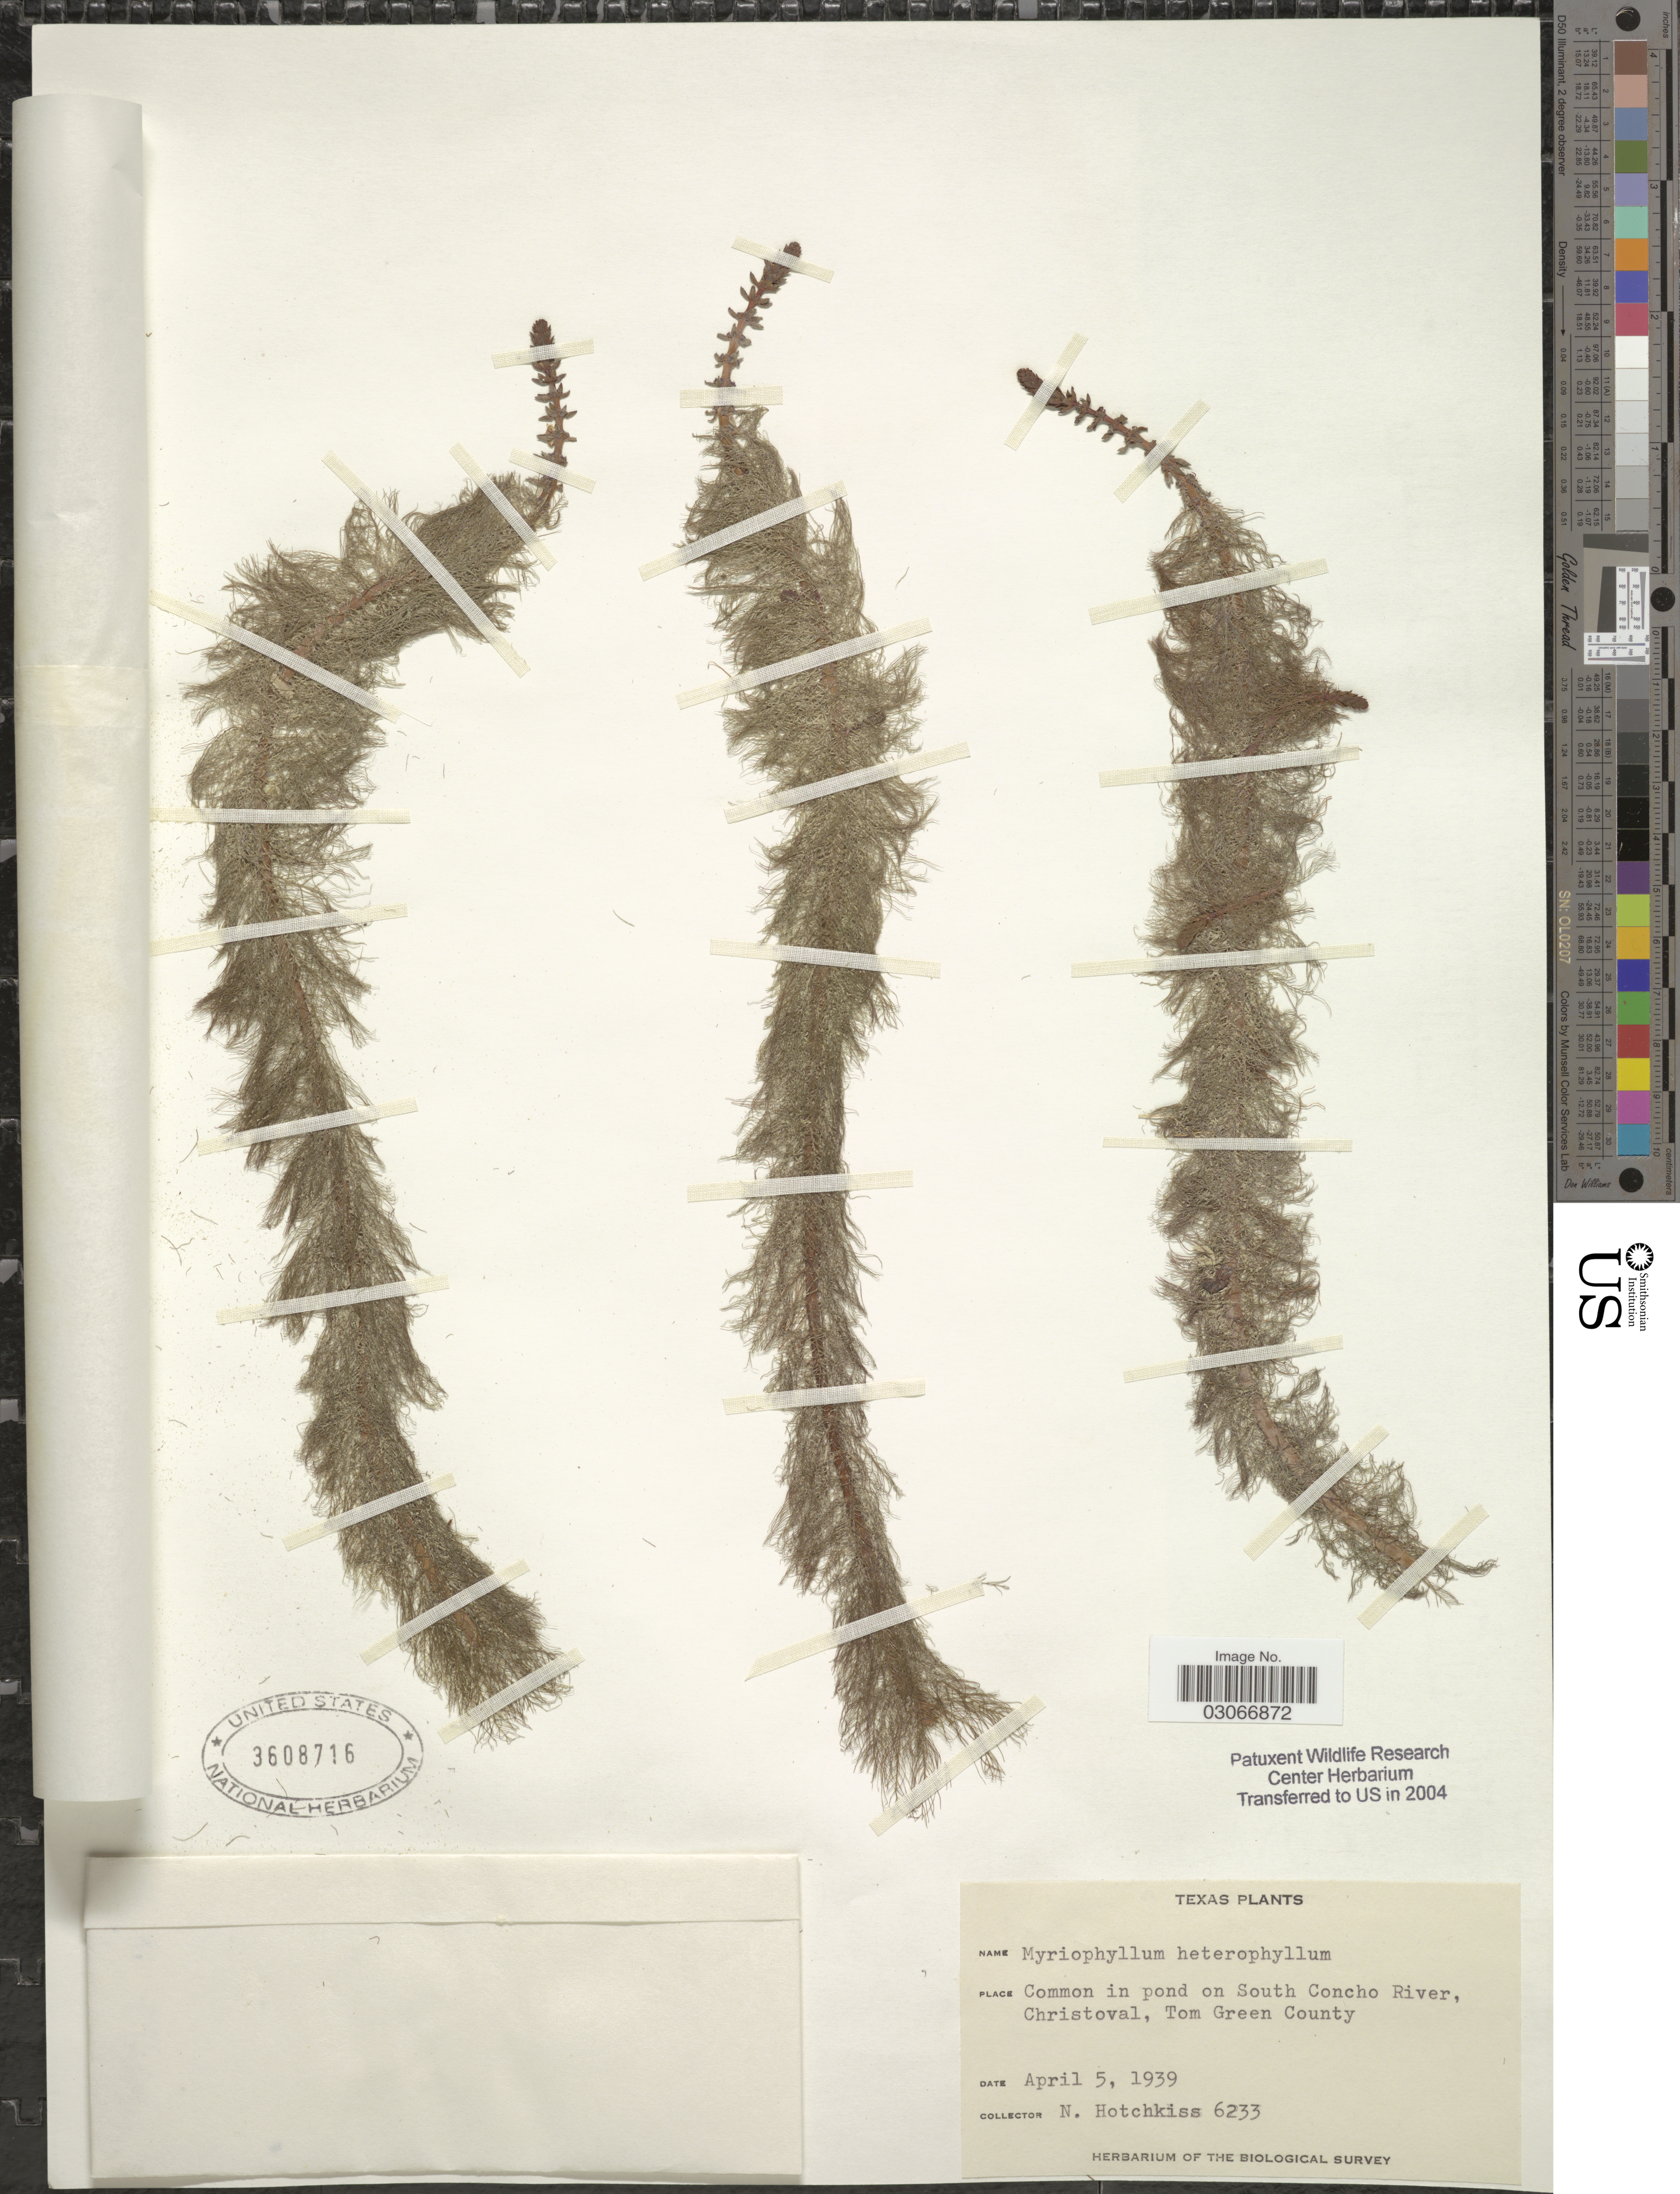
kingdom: Plantae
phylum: Tracheophyta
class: Magnoliopsida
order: Saxifragales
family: Haloragaceae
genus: Myriophyllum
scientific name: Myriophyllum heterophyllum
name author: Michx.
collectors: N. Hotchkiss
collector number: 6233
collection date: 1939-04-05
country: United States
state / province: Texas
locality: Common in pond on South Concho River, Christoval, Tom Green County.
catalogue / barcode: US 3608716